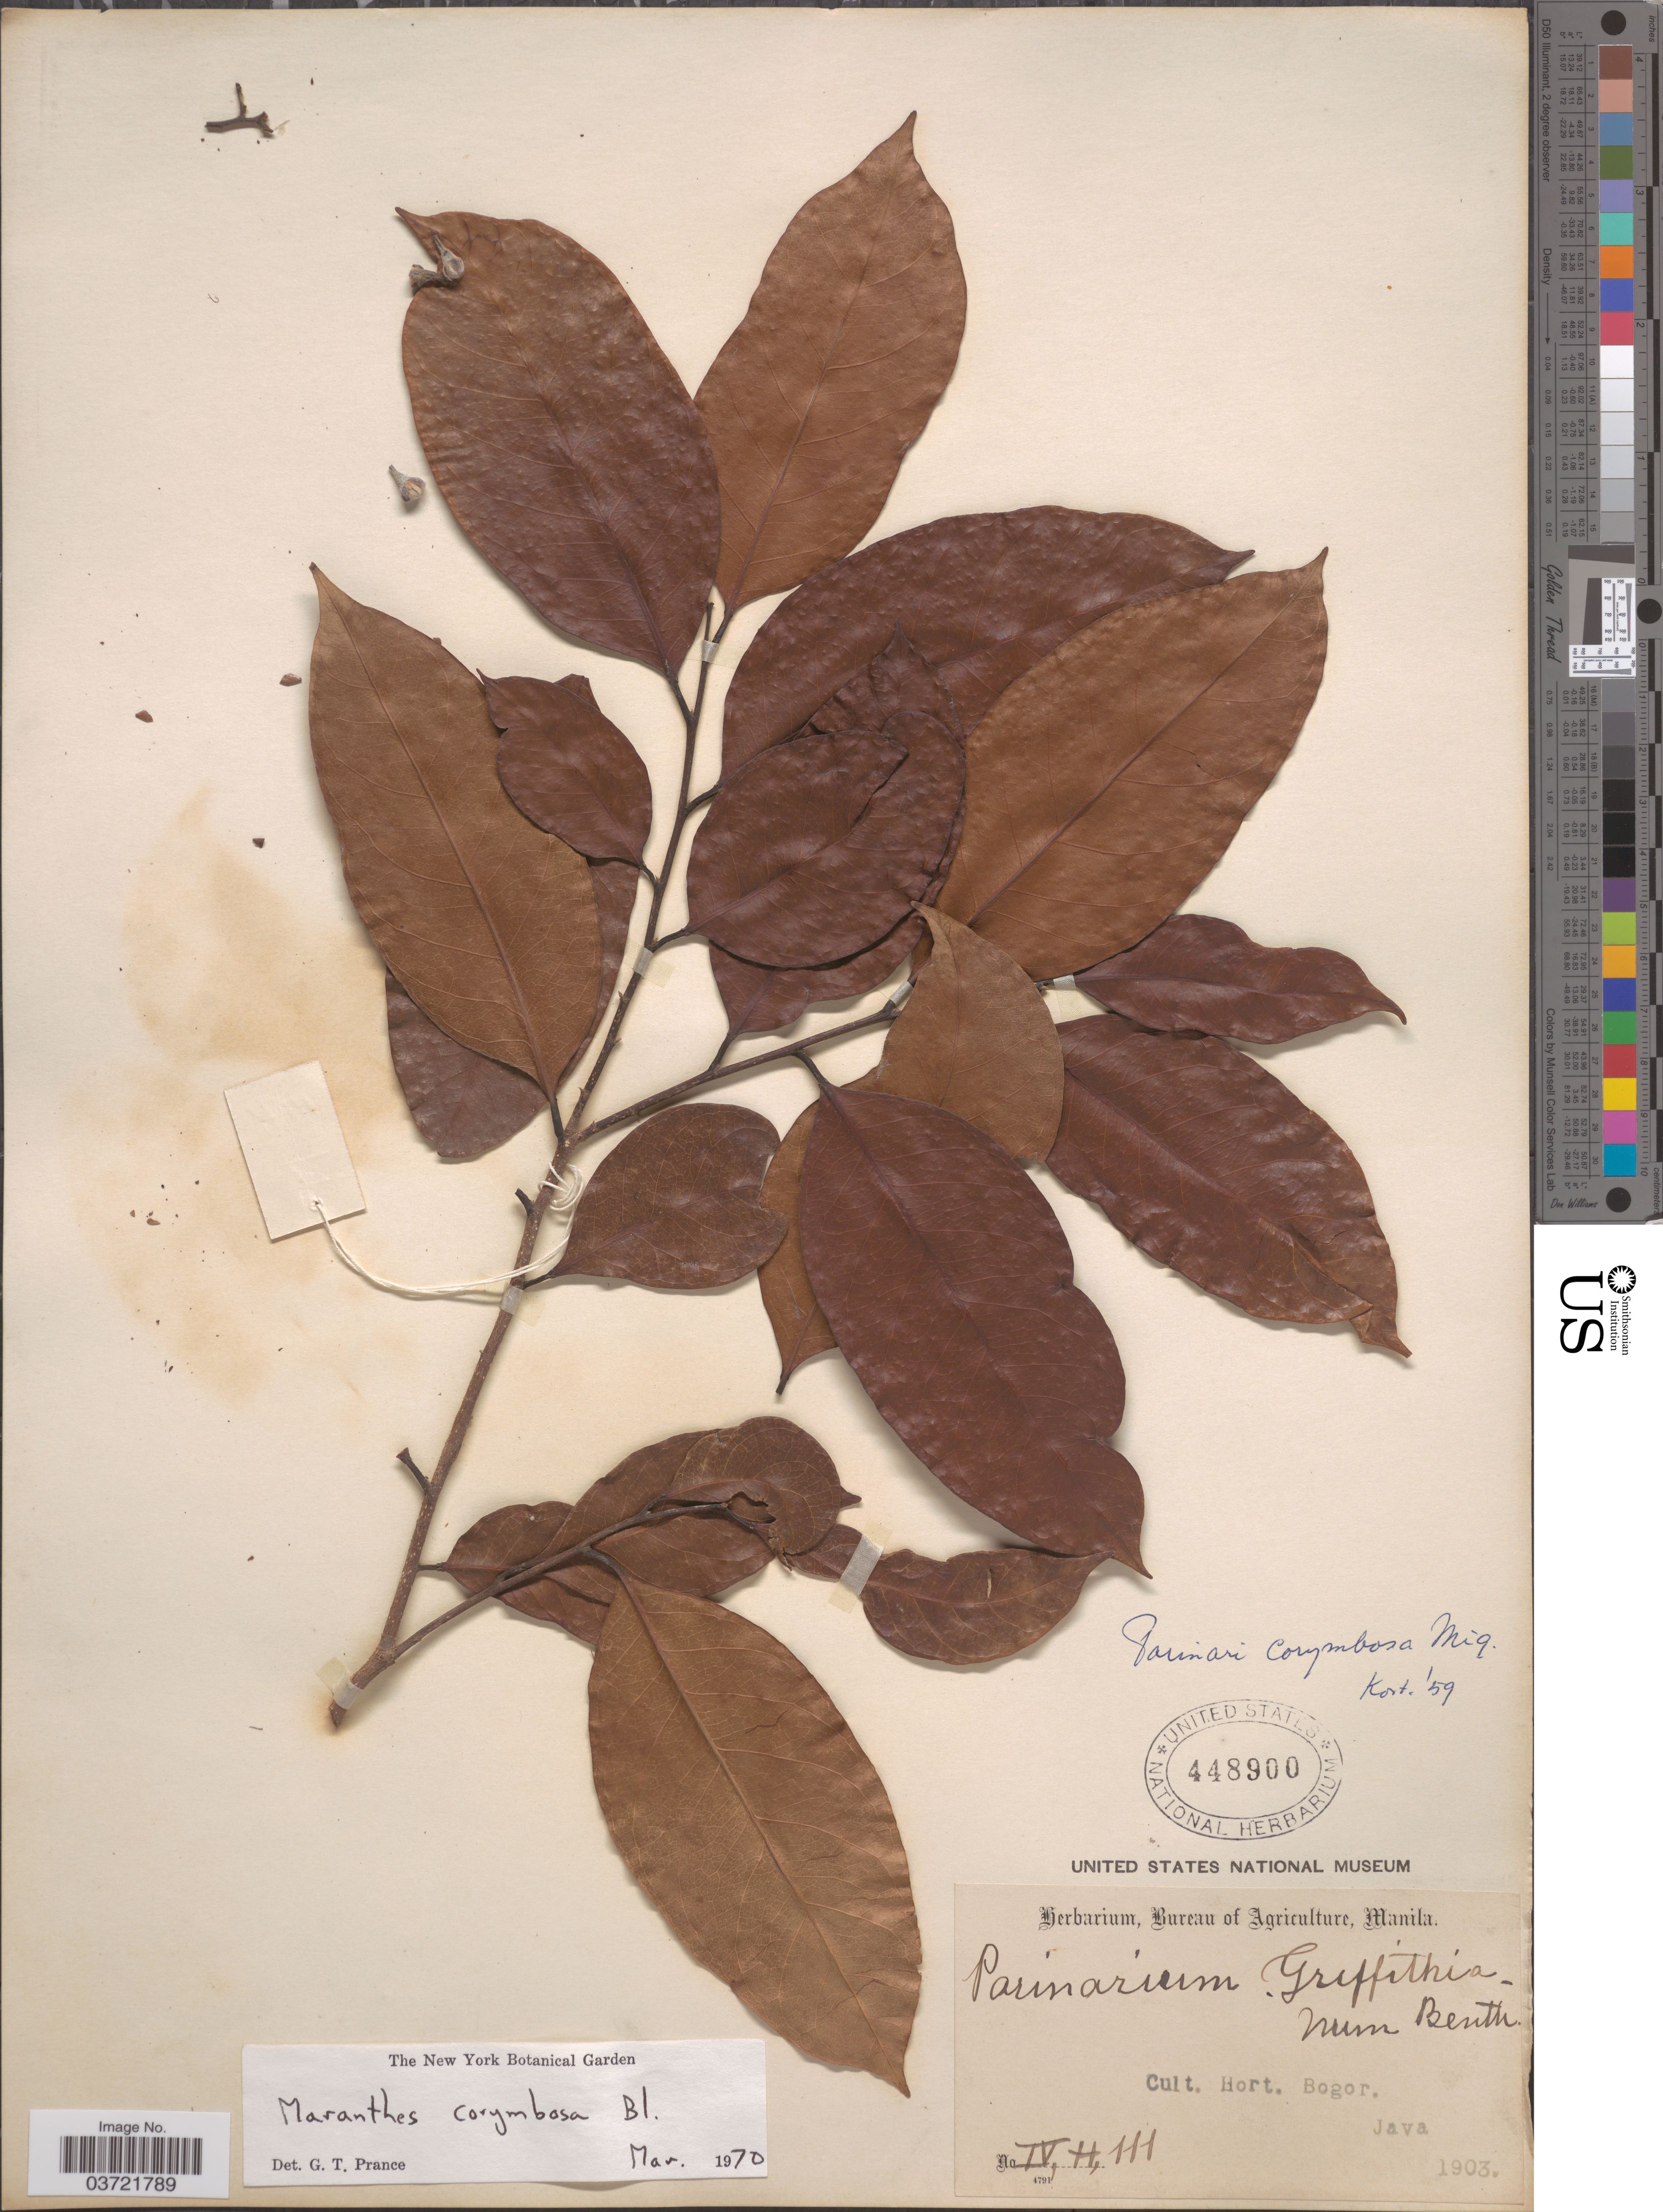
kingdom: Plantae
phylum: Tracheophyta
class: Magnoliopsida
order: Malpighiales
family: Chrysobalanaceae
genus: Maranthes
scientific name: Maranthes corymbosa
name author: Blume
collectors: Ex herb. Bureau of Agriculture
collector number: IV, H, 111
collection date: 1903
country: Indonesia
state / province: Java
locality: Cult. Hort. Bogor.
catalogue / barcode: US 448900